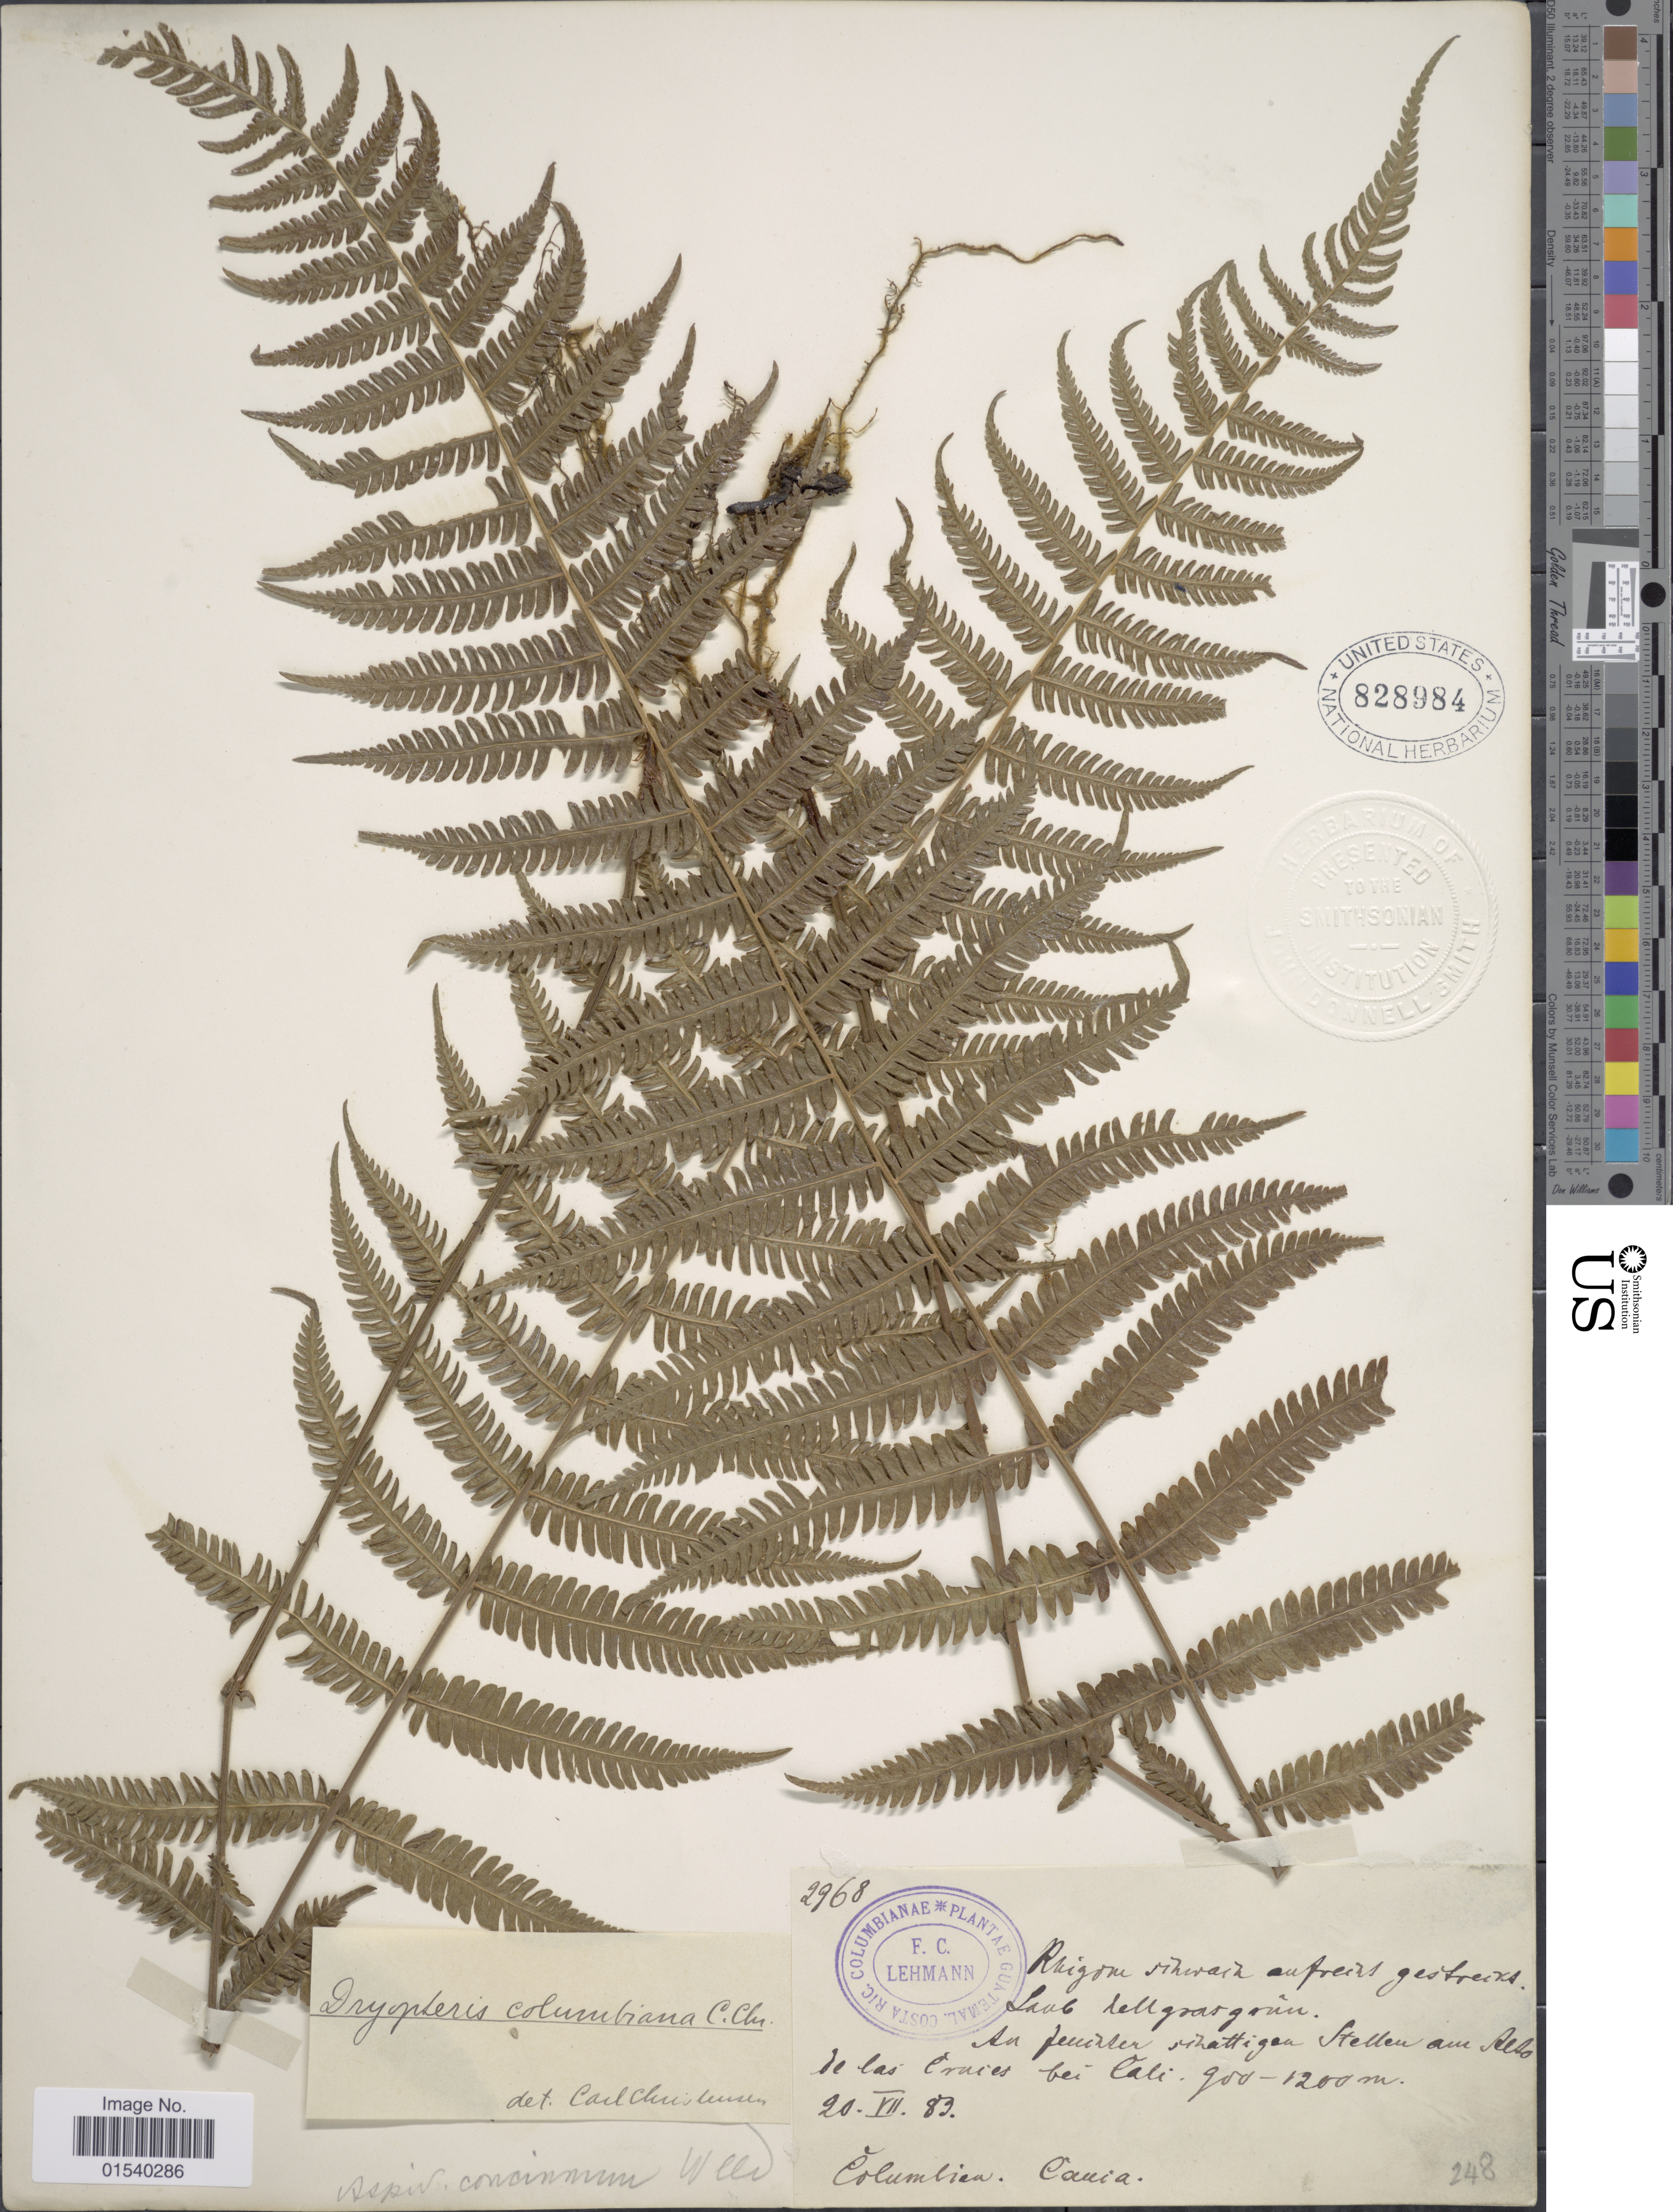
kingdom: Plantae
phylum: Tracheophyta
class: Polypodiopsida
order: Polypodiales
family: Thelypteridaceae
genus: Amauropelta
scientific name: Amauropelta oligocarpa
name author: (Humb. & Bonpl. ex Willd.) Pic. Serm.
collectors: F. C. Lehmann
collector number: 2968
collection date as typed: Transcribed d/m/y: 20/7/83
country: Colombia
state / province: Cauca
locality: Alto de las Cruces bei Cali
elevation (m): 900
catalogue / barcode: US 828984